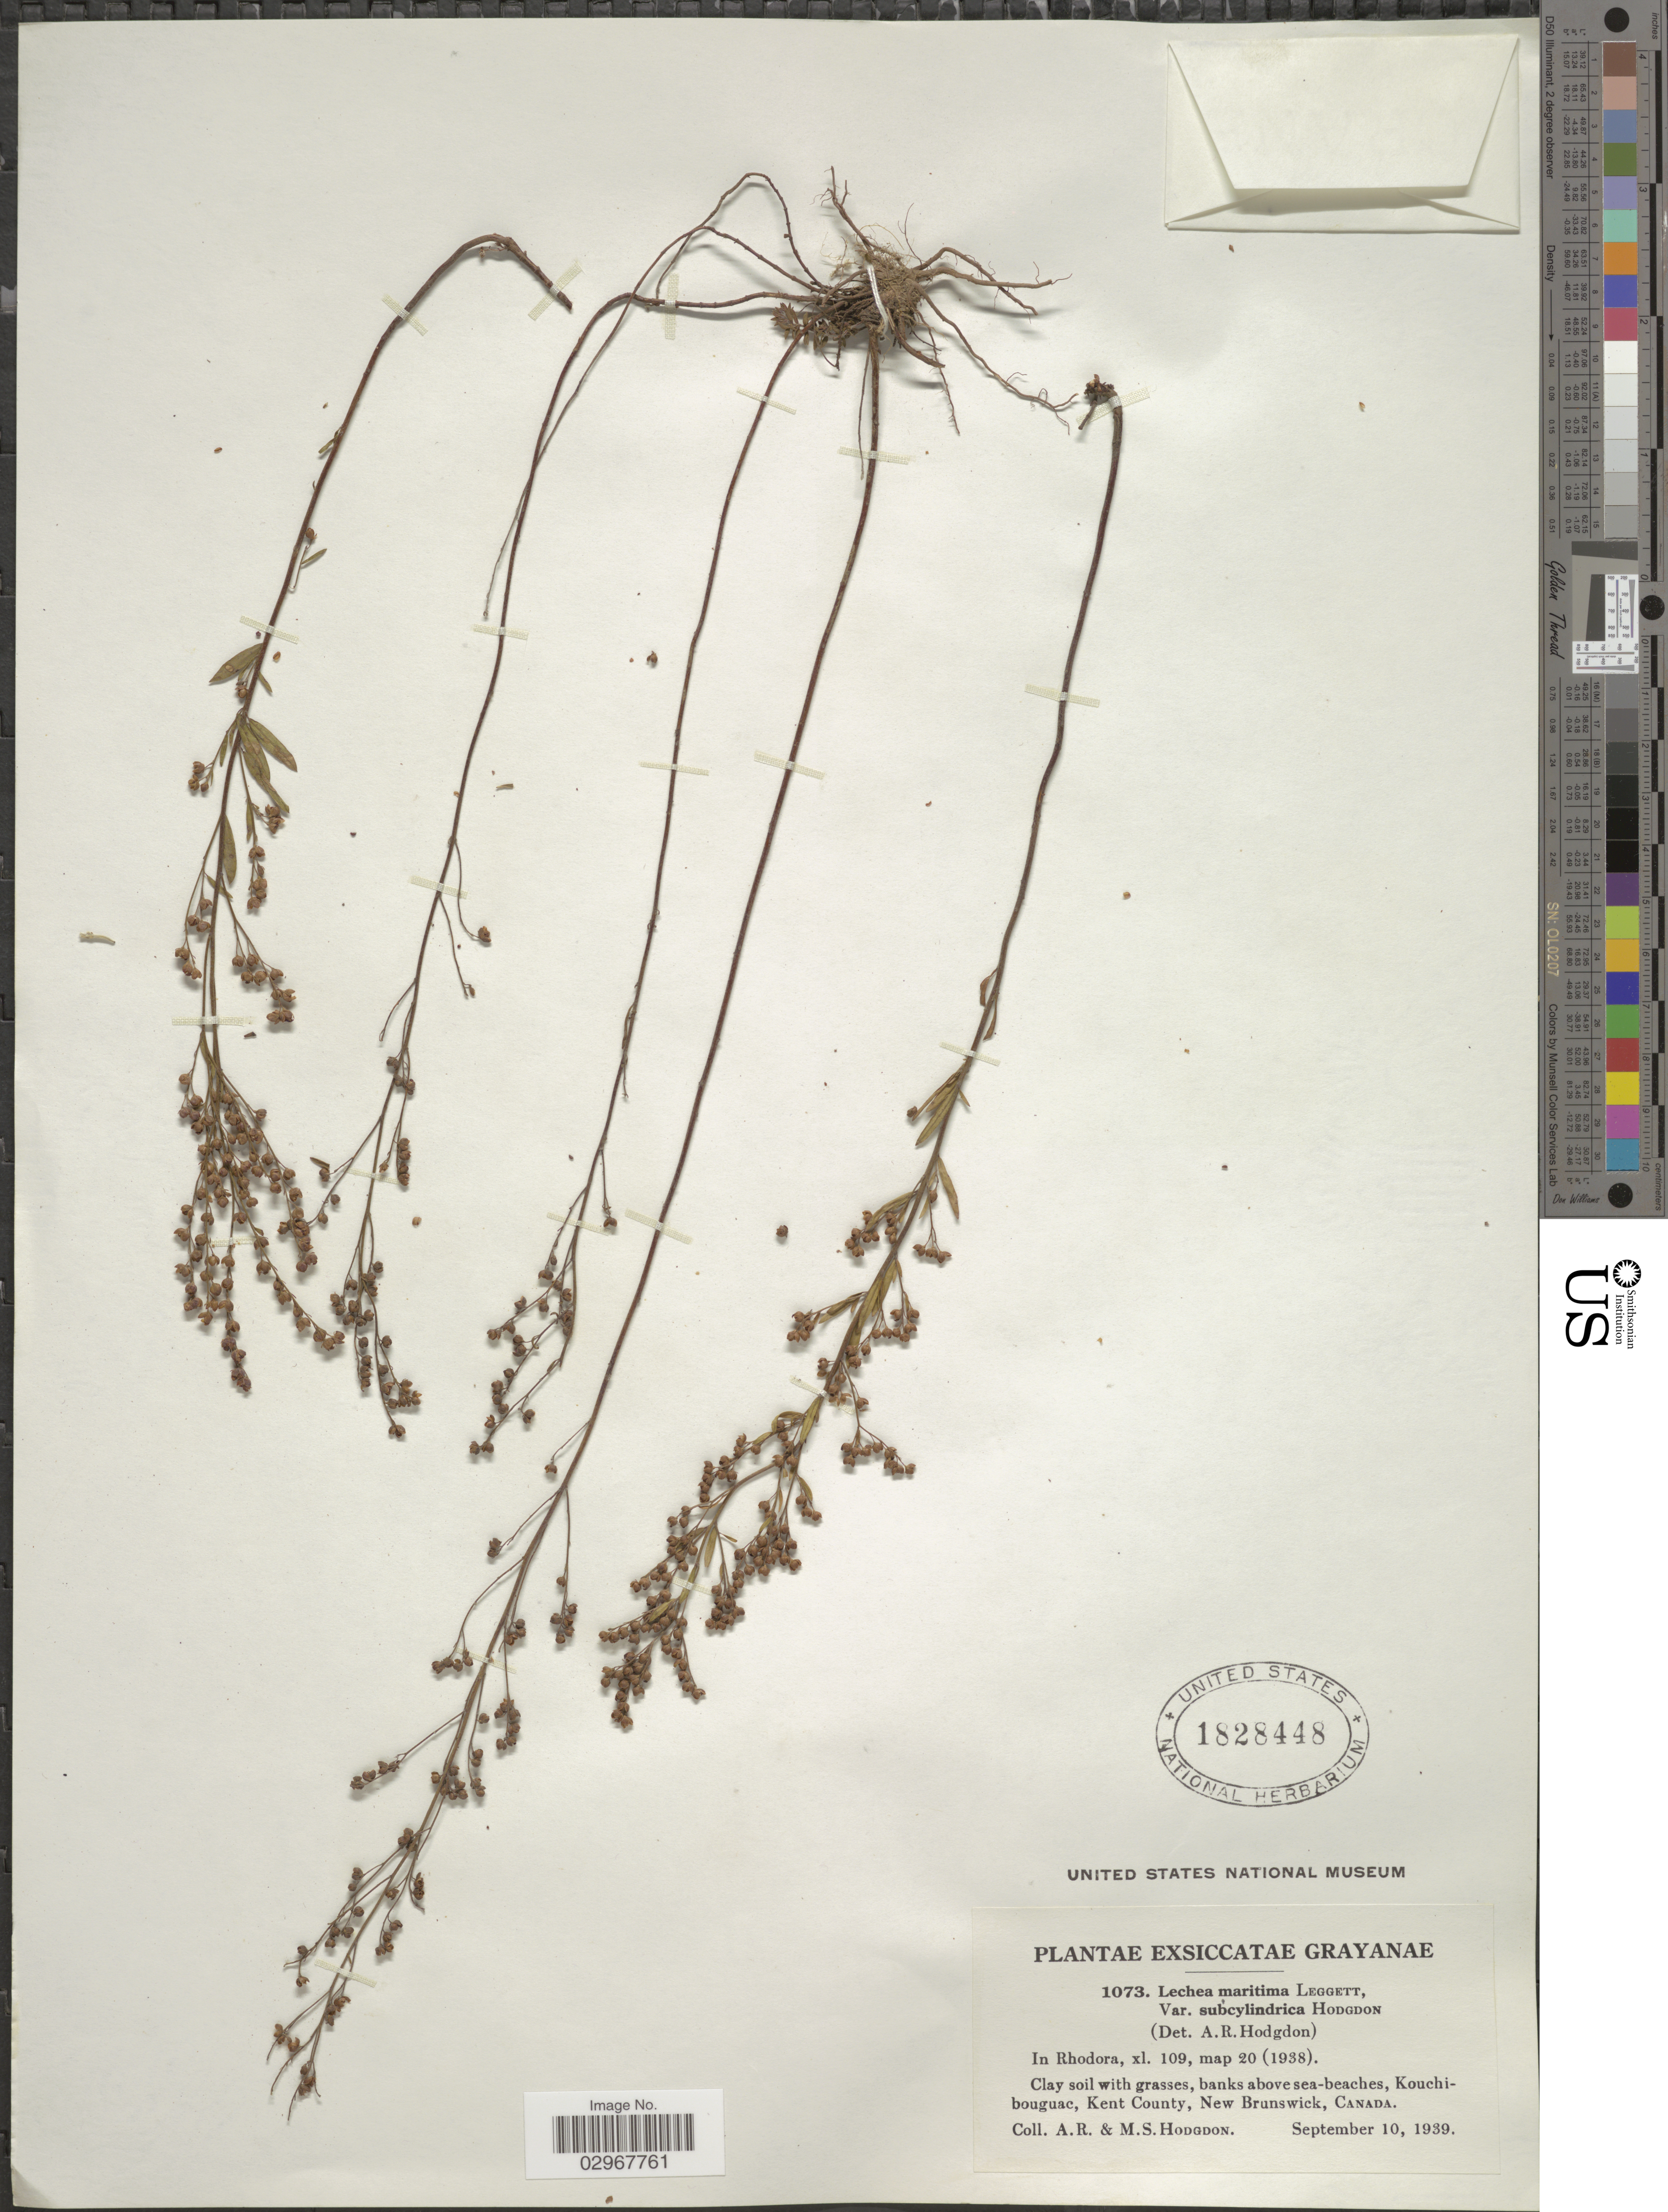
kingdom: Plantae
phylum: Tracheophyta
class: Magnoliopsida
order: Malvales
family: Cistaceae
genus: Lechea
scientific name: Lechea maritima var. subcylindrica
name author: Hodgdon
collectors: A. R. Hodgdon & M. Hodgdon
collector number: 1073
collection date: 1939-09-10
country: Canada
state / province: New Brunswick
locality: Grayanae. Kouchibouguac, Kent County.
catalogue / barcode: US 1828448